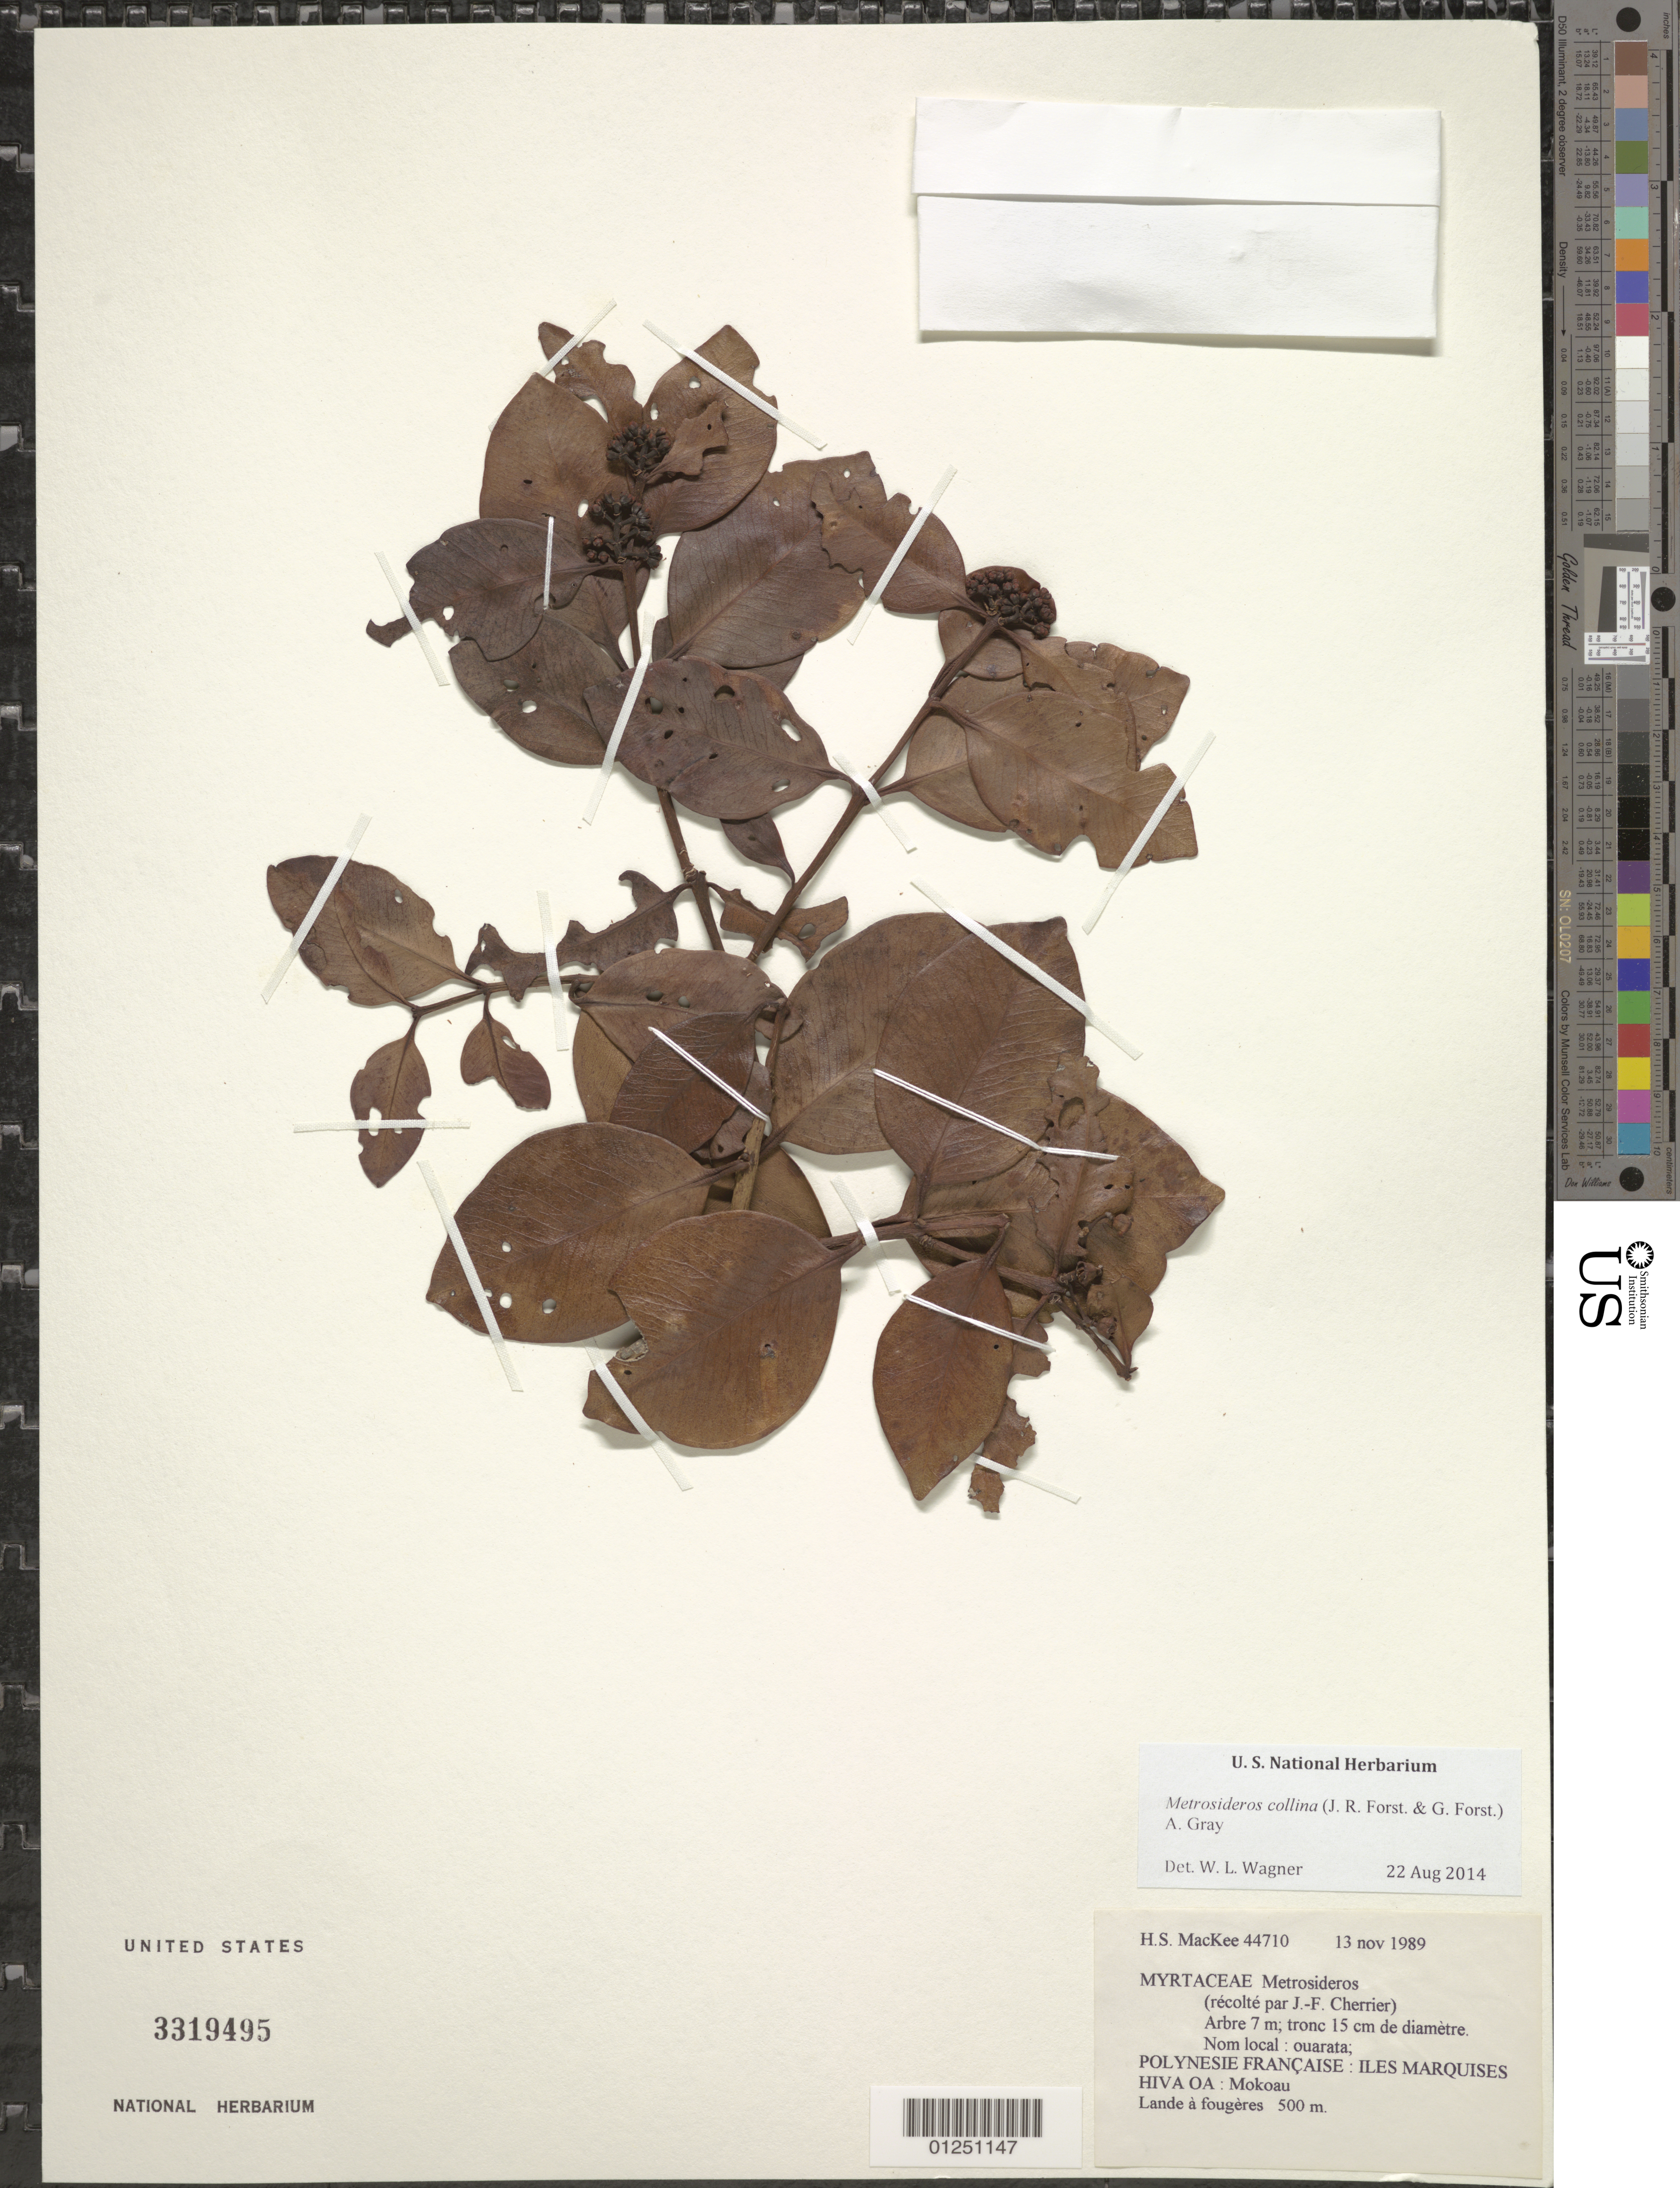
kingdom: Plantae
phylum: Tracheophyta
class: Magnoliopsida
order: Myrtales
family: Myrtaceae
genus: Metrosideros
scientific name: Metrosideros collina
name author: (J.R. Forst. & G. Forst.) A. Gray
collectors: H. S. MacKee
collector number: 44710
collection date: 1989-11-13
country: French Polynesia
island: Hiva Oa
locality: Mokoau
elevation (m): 500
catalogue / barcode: US 3319495